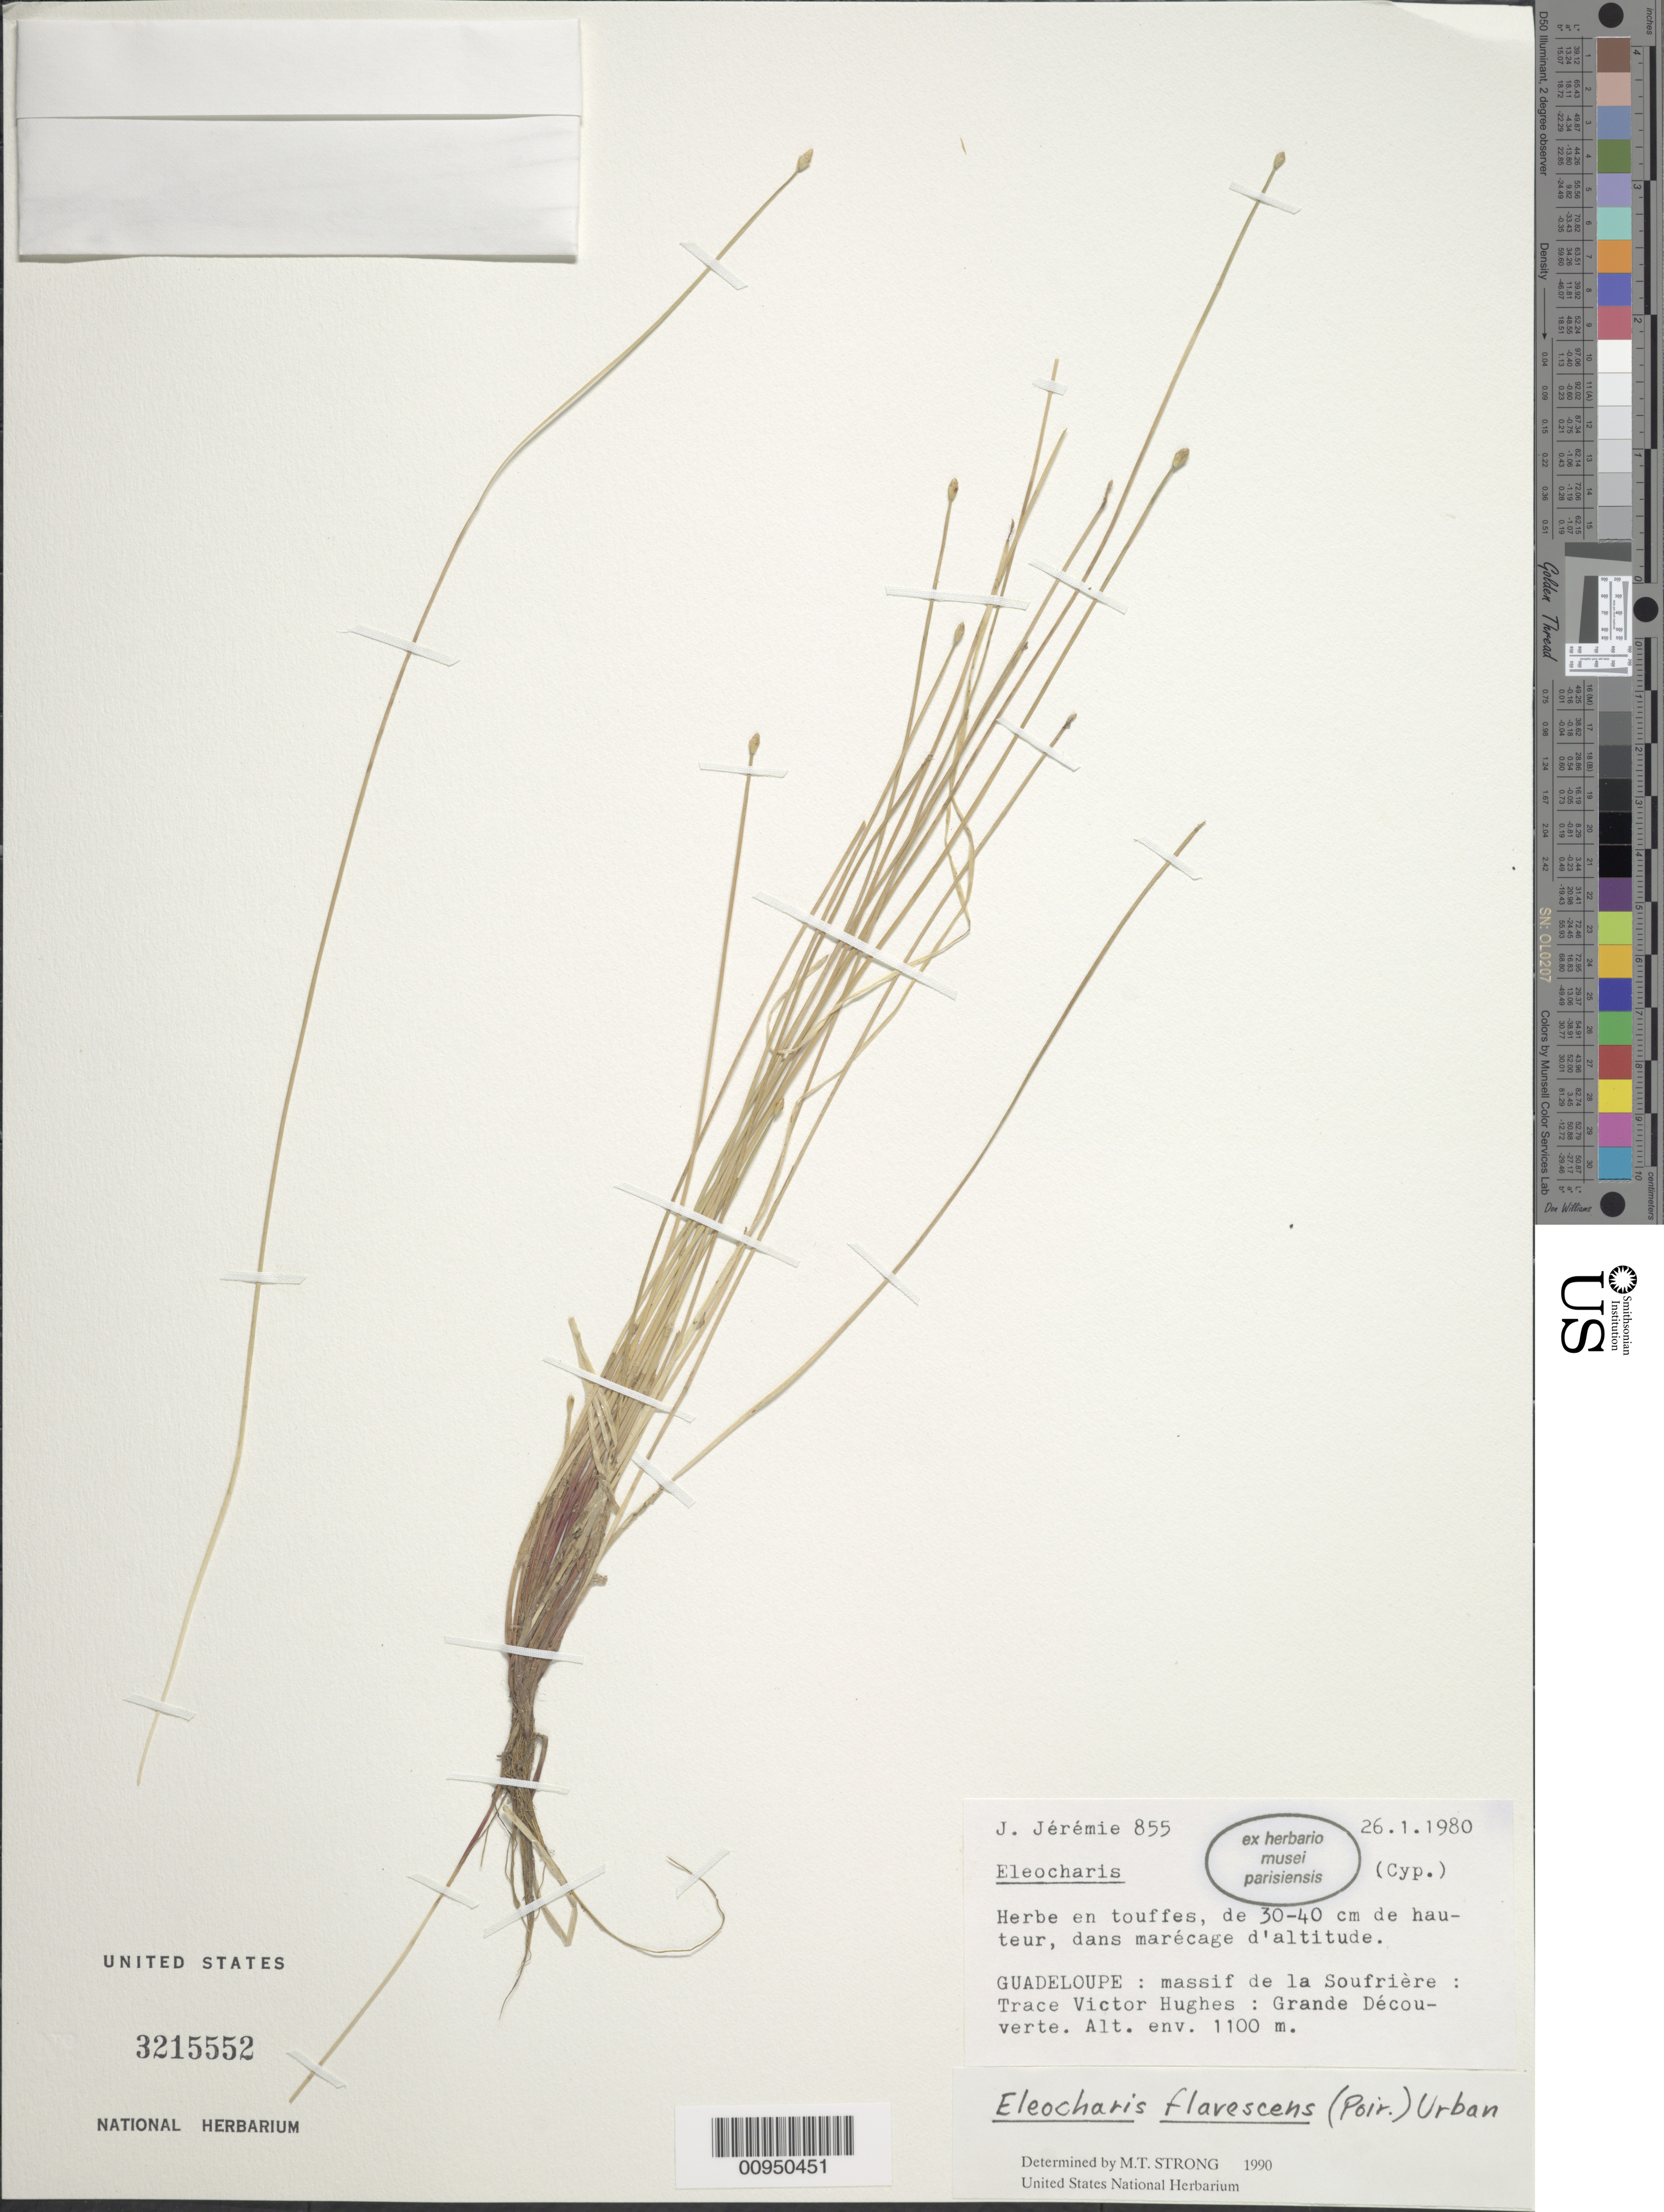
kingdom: Plantae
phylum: Tracheophyta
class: Liliopsida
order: Poales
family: Cyperaceae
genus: Eleocharis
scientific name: Eleocharis flavescens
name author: (Poir.) Urb.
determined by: Strong, M. T., (US), Smithsonian Institution - National Museum of Natural History (UNITED STATES)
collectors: J. Jérémie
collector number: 855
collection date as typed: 26 Jan 1980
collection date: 1980-01-26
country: Guadeloupe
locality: Massif de la Sourfrière, Trace Victor Hughes, Grande Découverte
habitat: Dans marécage d'altitude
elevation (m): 1100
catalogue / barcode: US 3215552